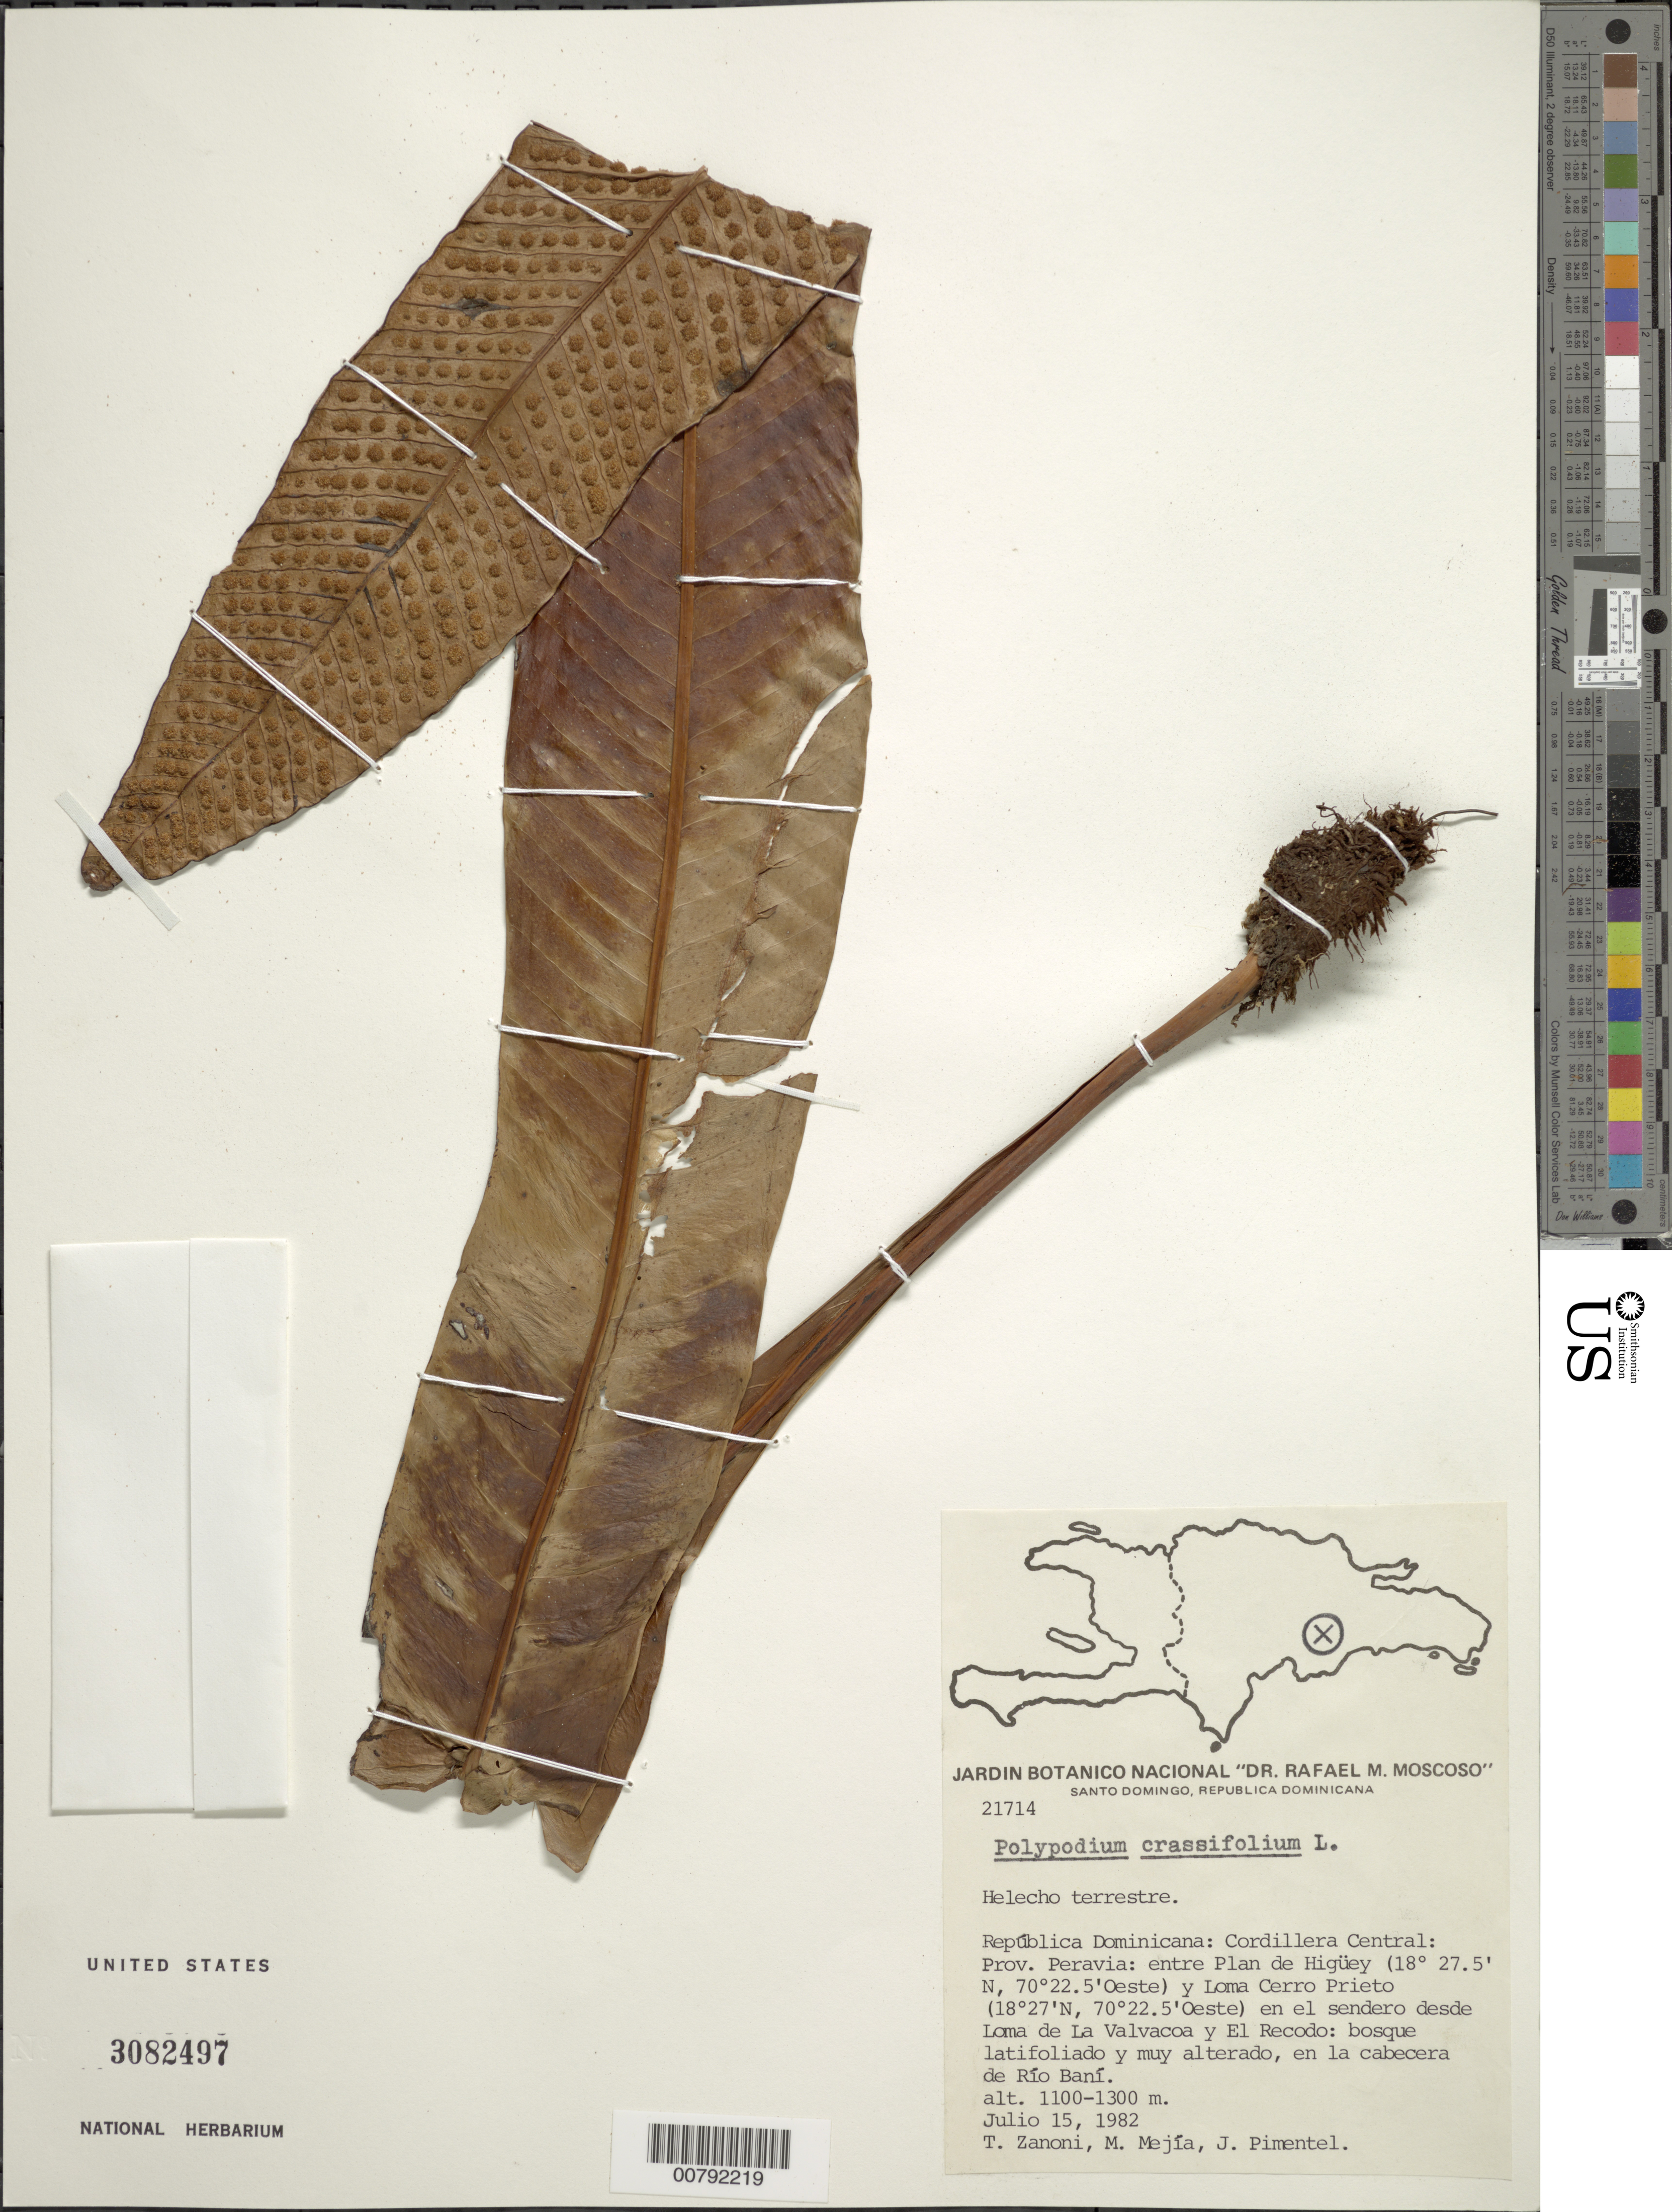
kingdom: Plantae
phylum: Tracheophyta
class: Polypodiopsida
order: Polypodiales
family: Polypodiaceae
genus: Niphidium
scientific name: Niphidium crassifolium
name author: (L.) Lellinger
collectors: T. A. Zanoni, M. Mejia & J. Pimentel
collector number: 21714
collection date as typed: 15 Jul 1982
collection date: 1982-07-15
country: Dominican Republic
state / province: Peravia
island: Hispaniola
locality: Cordillera Central, Plan de Higüey to Loma Cerro Prieto, desde Loma de La Valvacoa y El Recodo, en la cabecear de Río Baní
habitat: Bosque latifoliado y muy alterado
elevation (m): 1100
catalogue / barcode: US 3082497